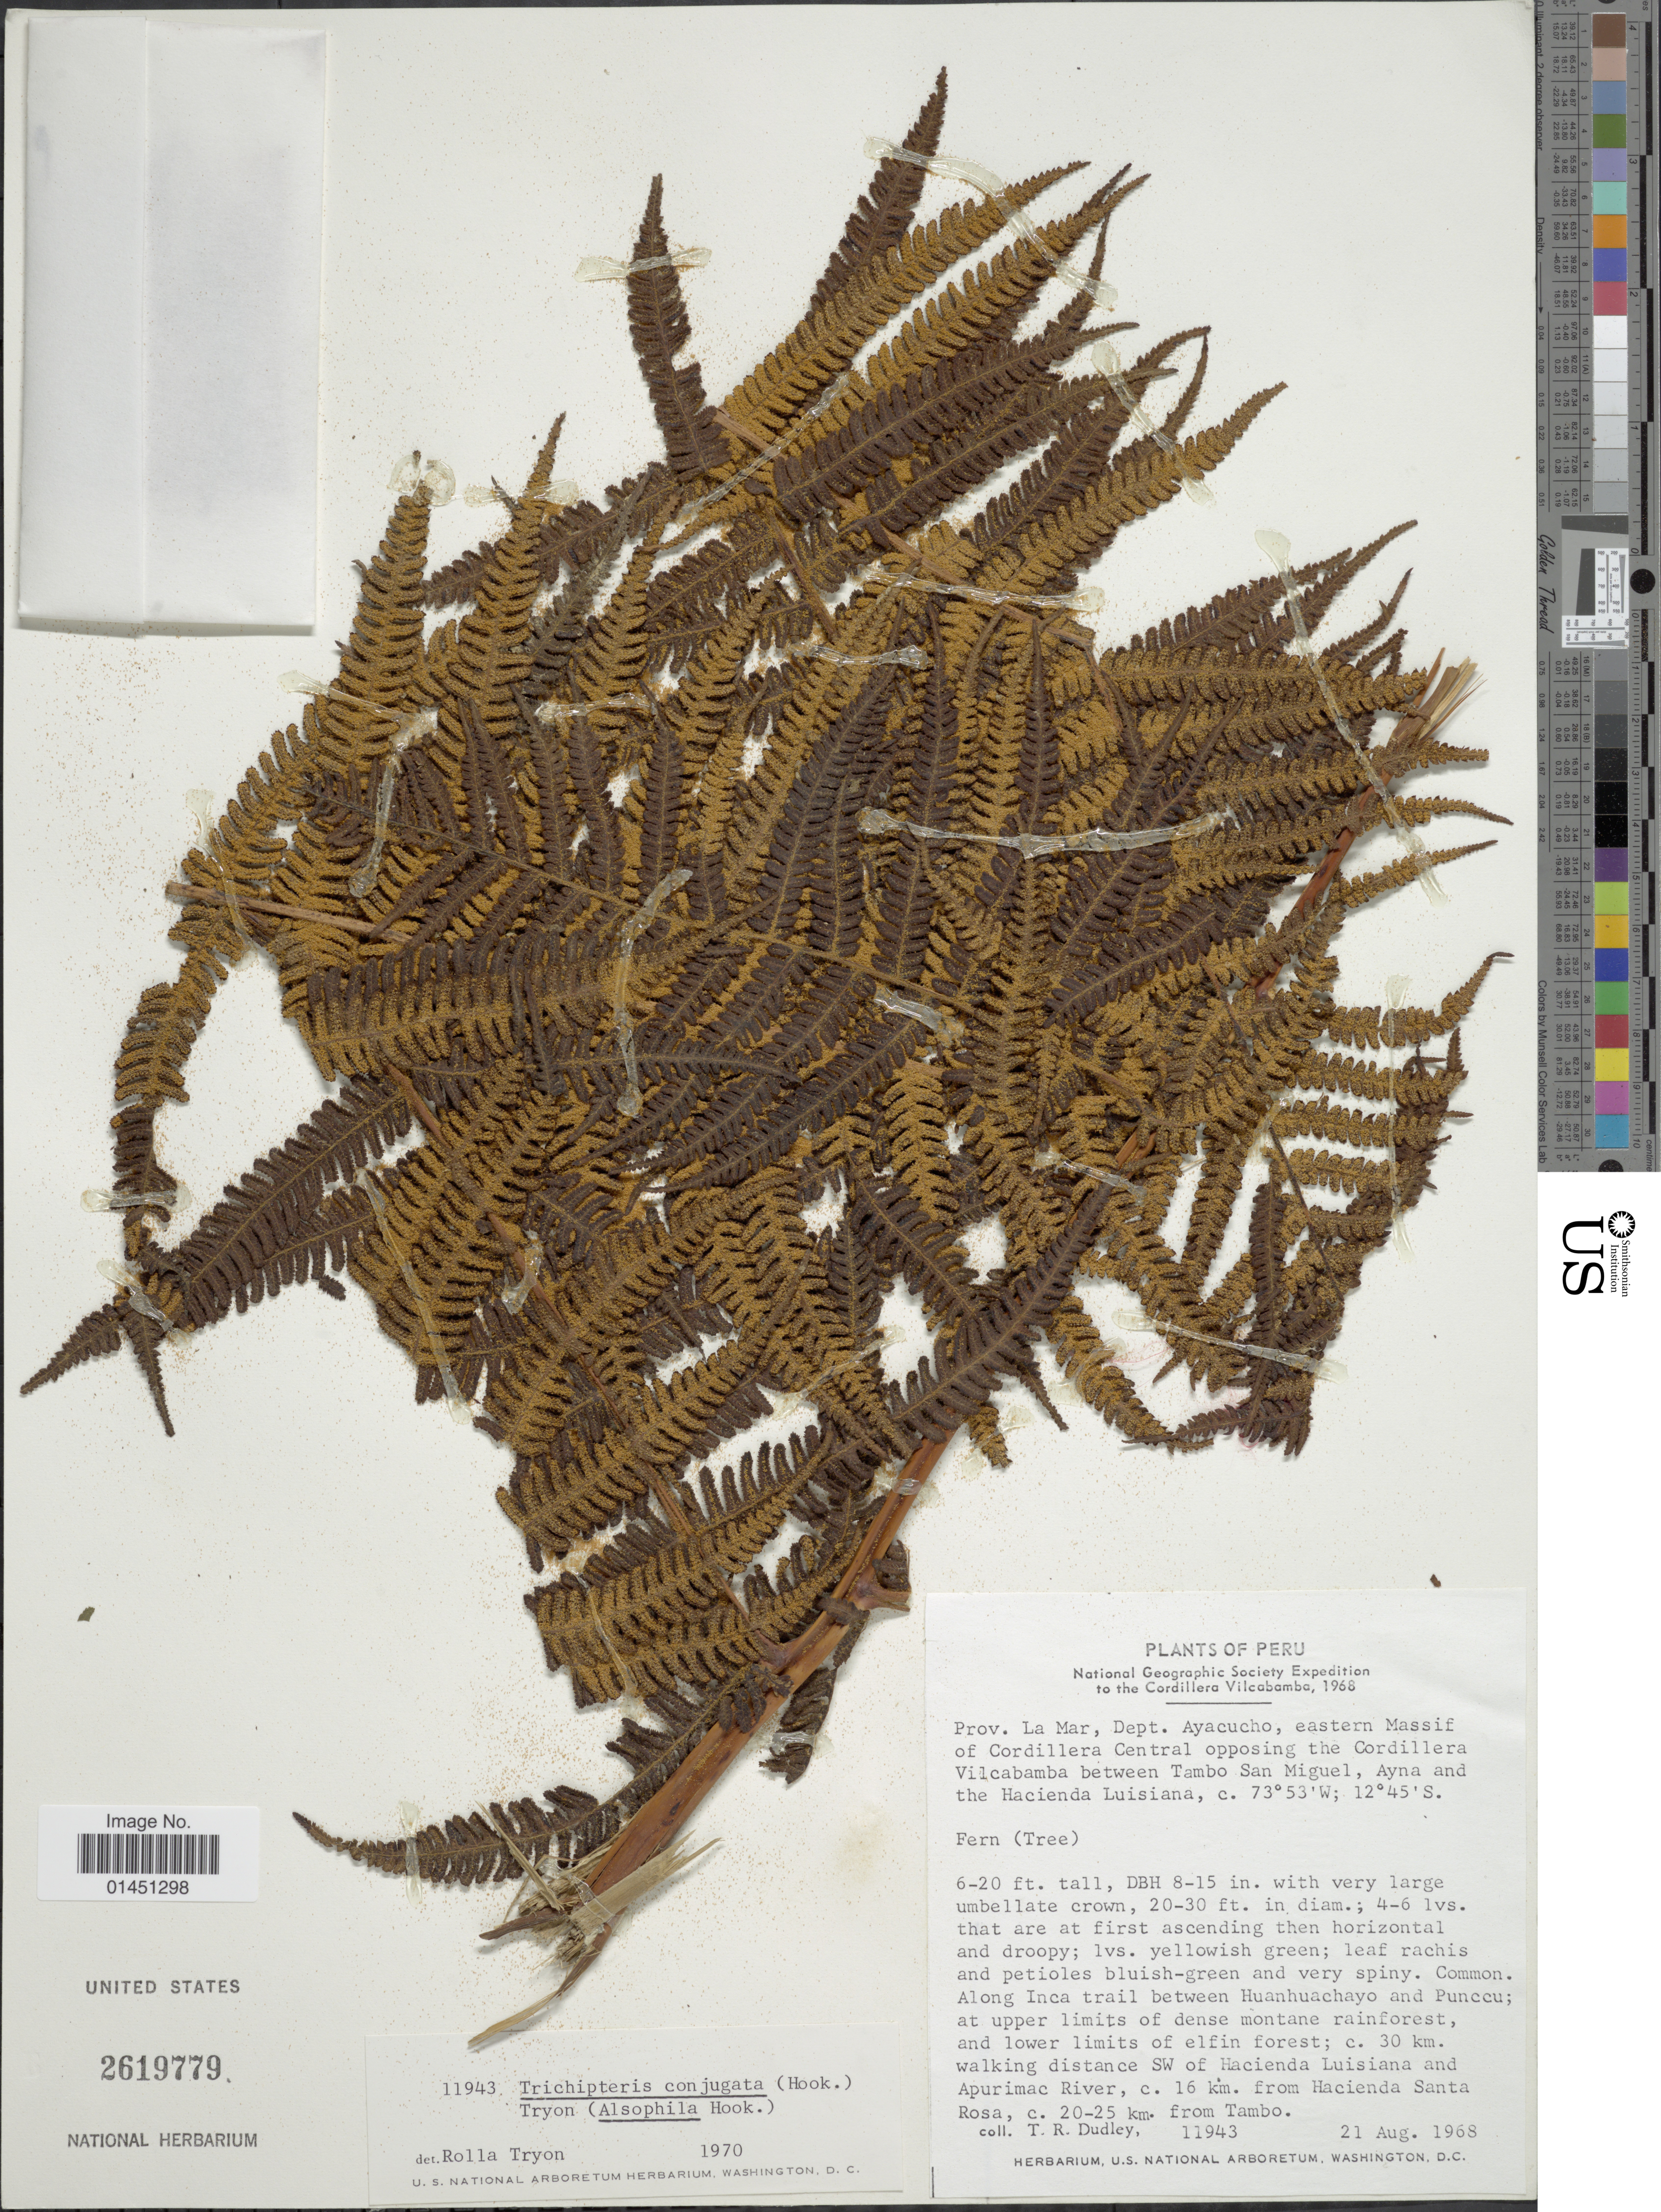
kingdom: Plantae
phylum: Tracheophyta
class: Polypodiopsida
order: Cyatheales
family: Cyatheaceae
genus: Cyathea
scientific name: Cyathea conjugata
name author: (Hook.) Domin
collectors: T. R. Dudley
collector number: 11943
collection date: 1968-08-21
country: Peru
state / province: Ayacucho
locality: Prov. La Mar, eastern Massif of Cordillera Central opposing the Cordillera Vilcabamba between Tambo San Miguel, Ayna and the Hacienda Luisiana, Along Inca trail between Huanhuachayo and Punccu; at upper limits of dense monrane rainforest, and lower limits of elfin forestl c. 30 km. walking distance SW of Hacienda Luisiana and Apurimac River, c. 16 km. from Hacienda Santa Rosa, c. 20-25 km. from Tambo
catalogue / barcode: US 2619779